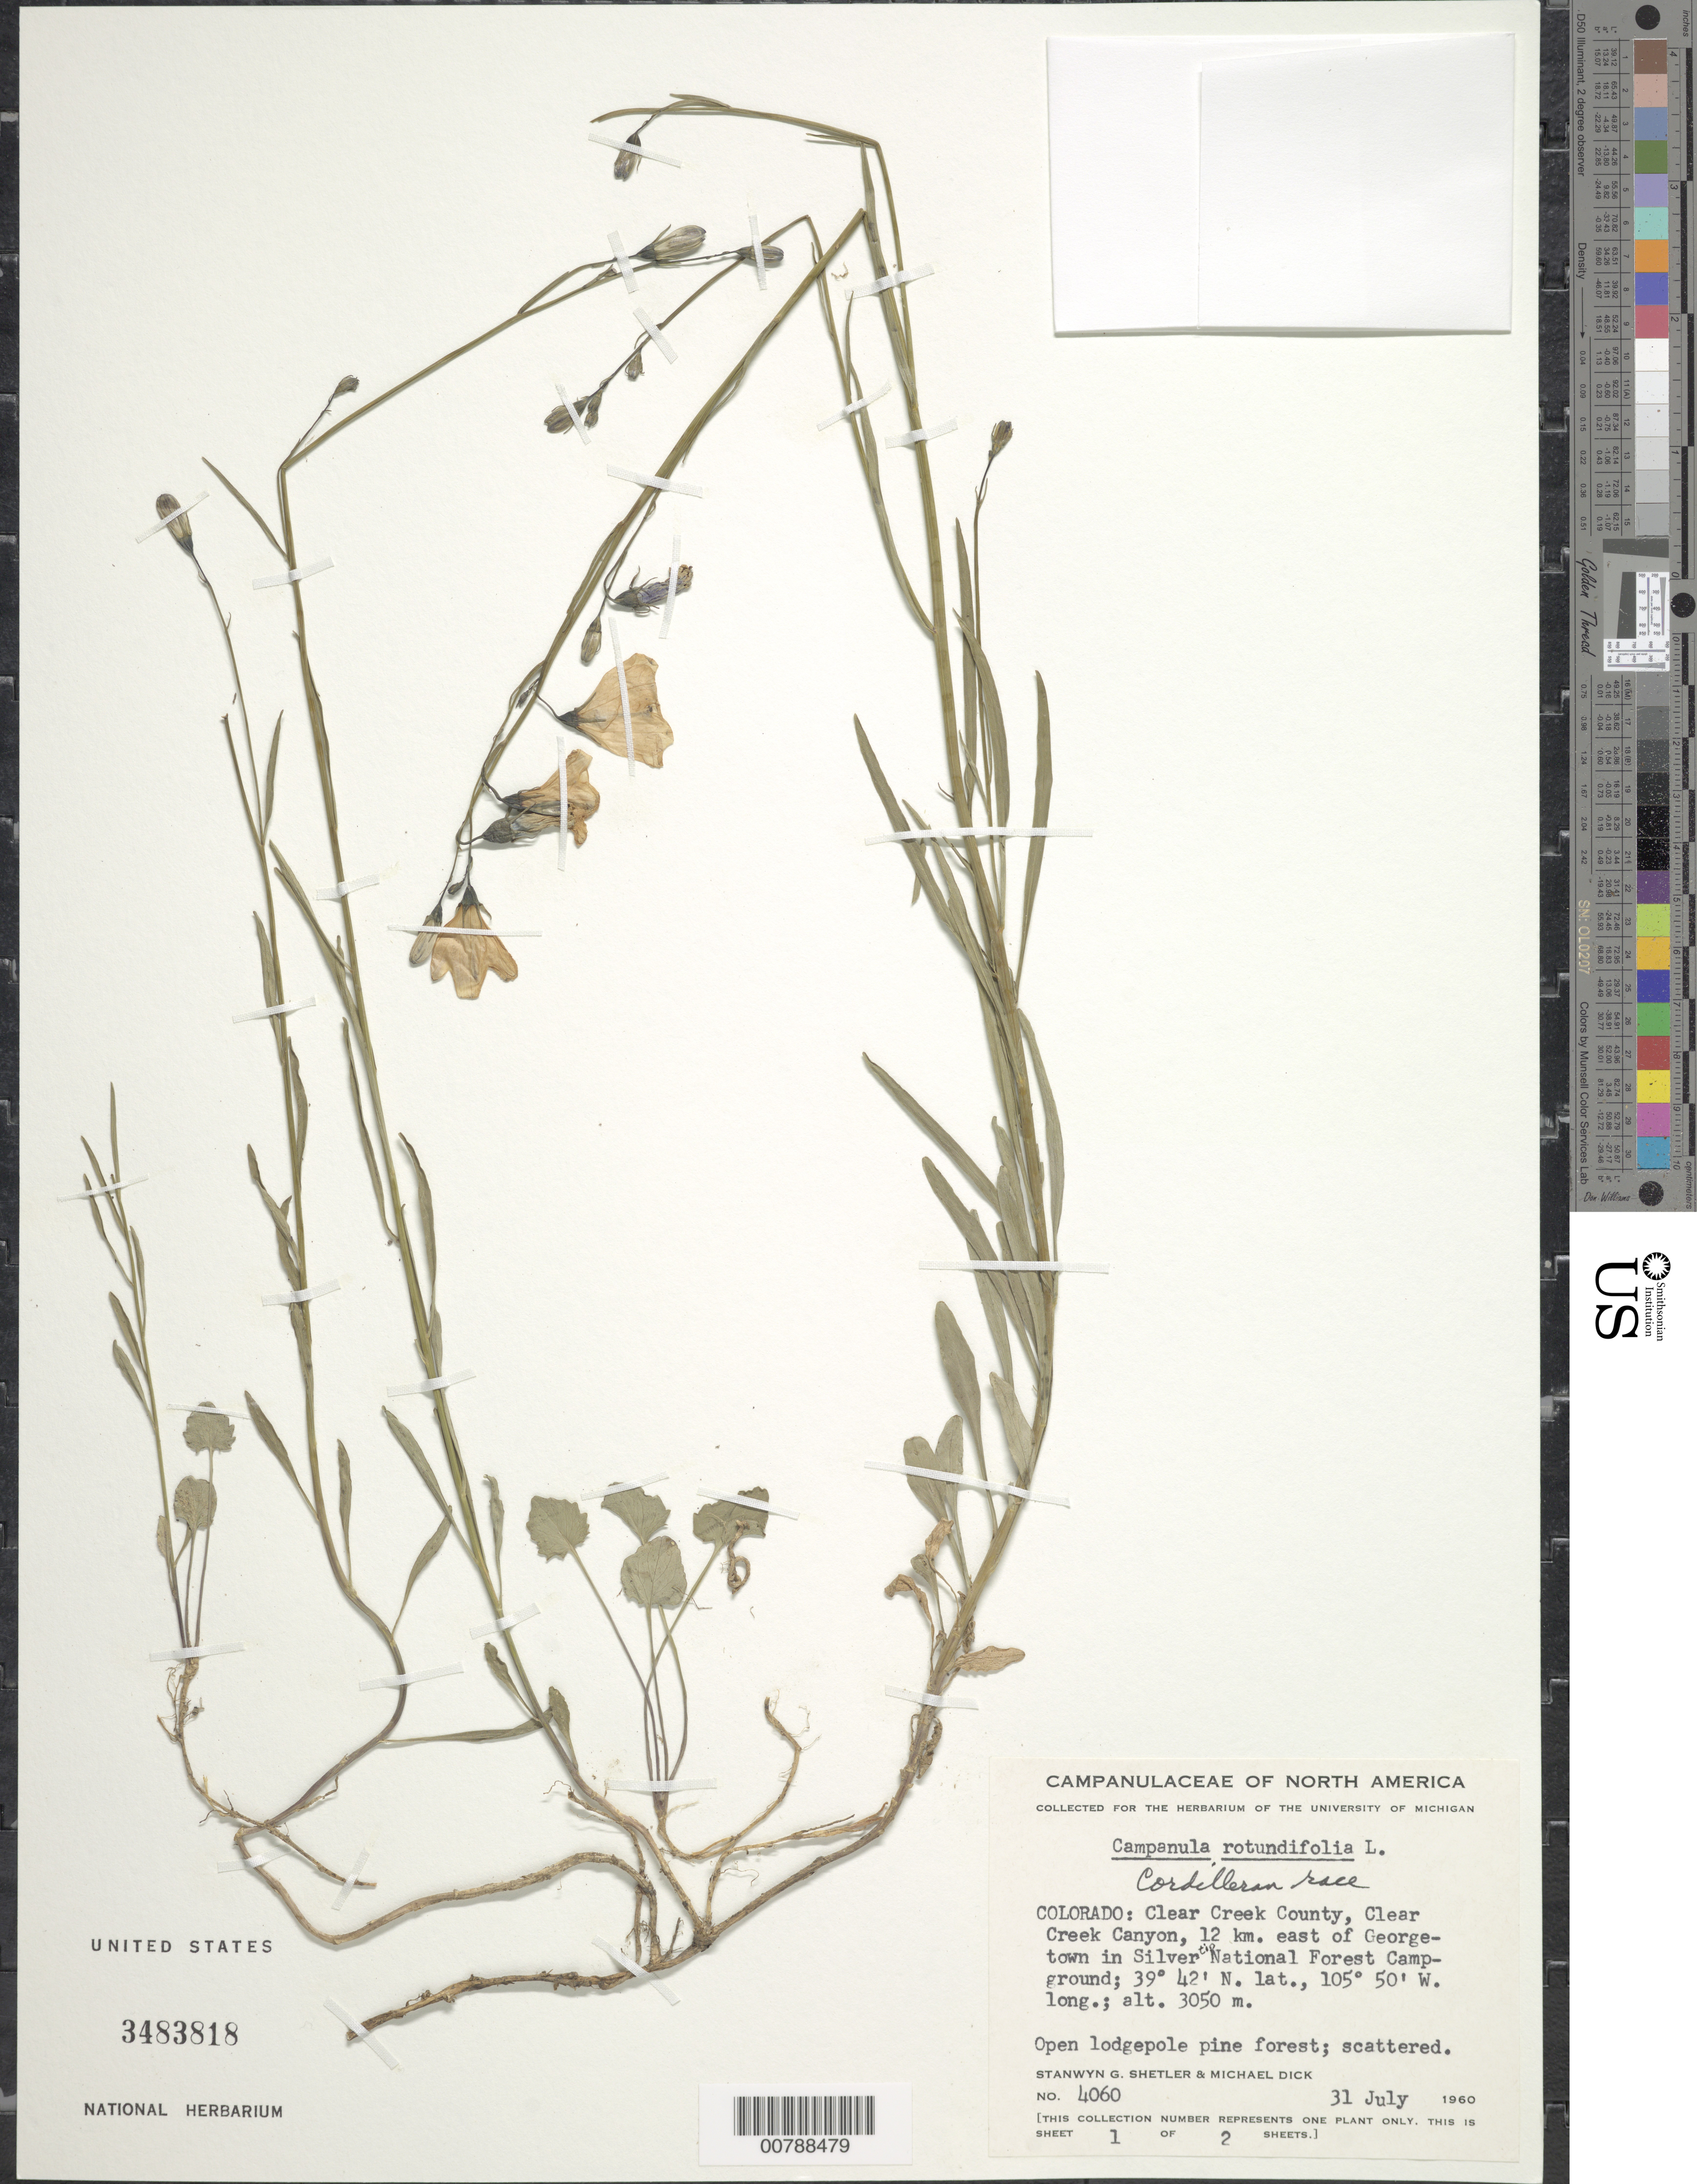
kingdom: Plantae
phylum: Tracheophyta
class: Magnoliopsida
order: Asterales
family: Campanulaceae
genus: Campanula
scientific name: Campanula rotundifolia L. Cordilleran race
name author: L.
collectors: S. Shetler & M. Dick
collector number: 4060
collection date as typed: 31 july 1960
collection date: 1960-07-31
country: United States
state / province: Colorado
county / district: Clear Creek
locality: Clear Creek Canyon, 12 km. east of Georgetown in Silvertip National Forest Campground.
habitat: Open lodgepole pine forest.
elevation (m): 3050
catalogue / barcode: US 3483818